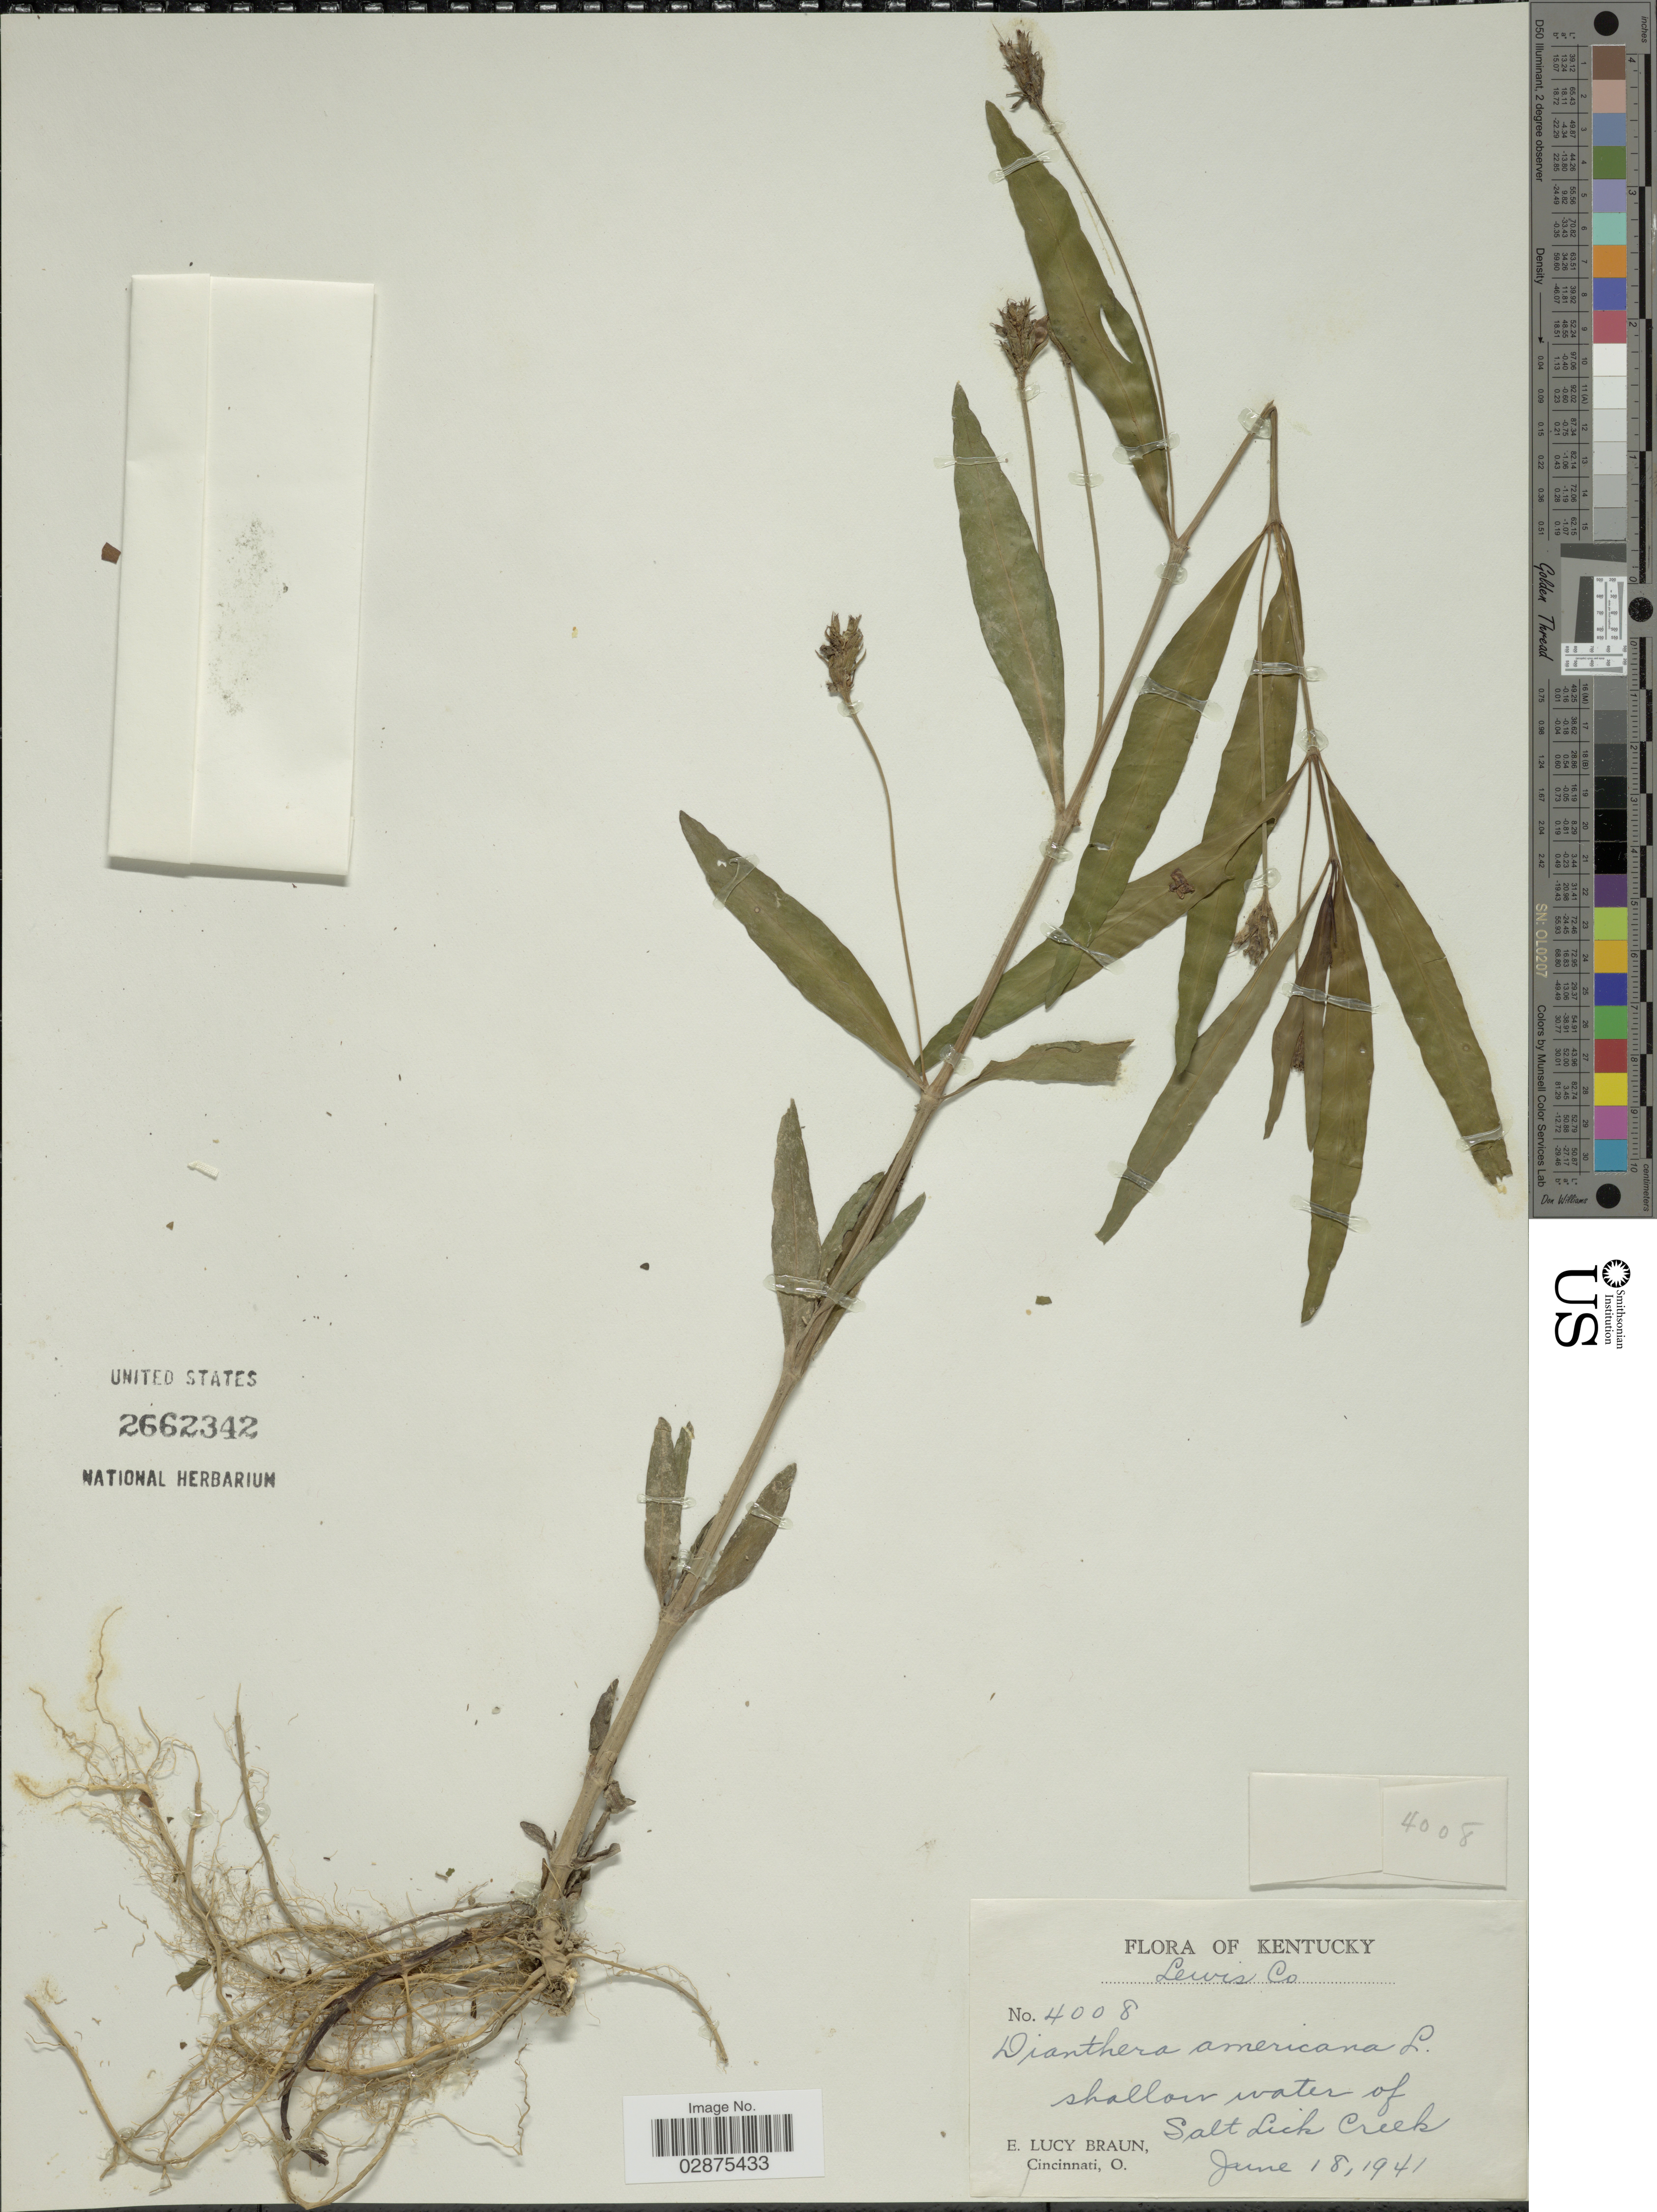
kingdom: Plantae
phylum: Tracheophyta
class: Magnoliopsida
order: Lamiales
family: Acanthaceae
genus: Justicia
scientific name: Justicia americana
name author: (L.) Vahl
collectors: E. L. Braun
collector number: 4008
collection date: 1941-06-18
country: United States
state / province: Kentucky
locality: Lewis Co. Shallowwater of Salt Lick Creek.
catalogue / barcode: US 2662342